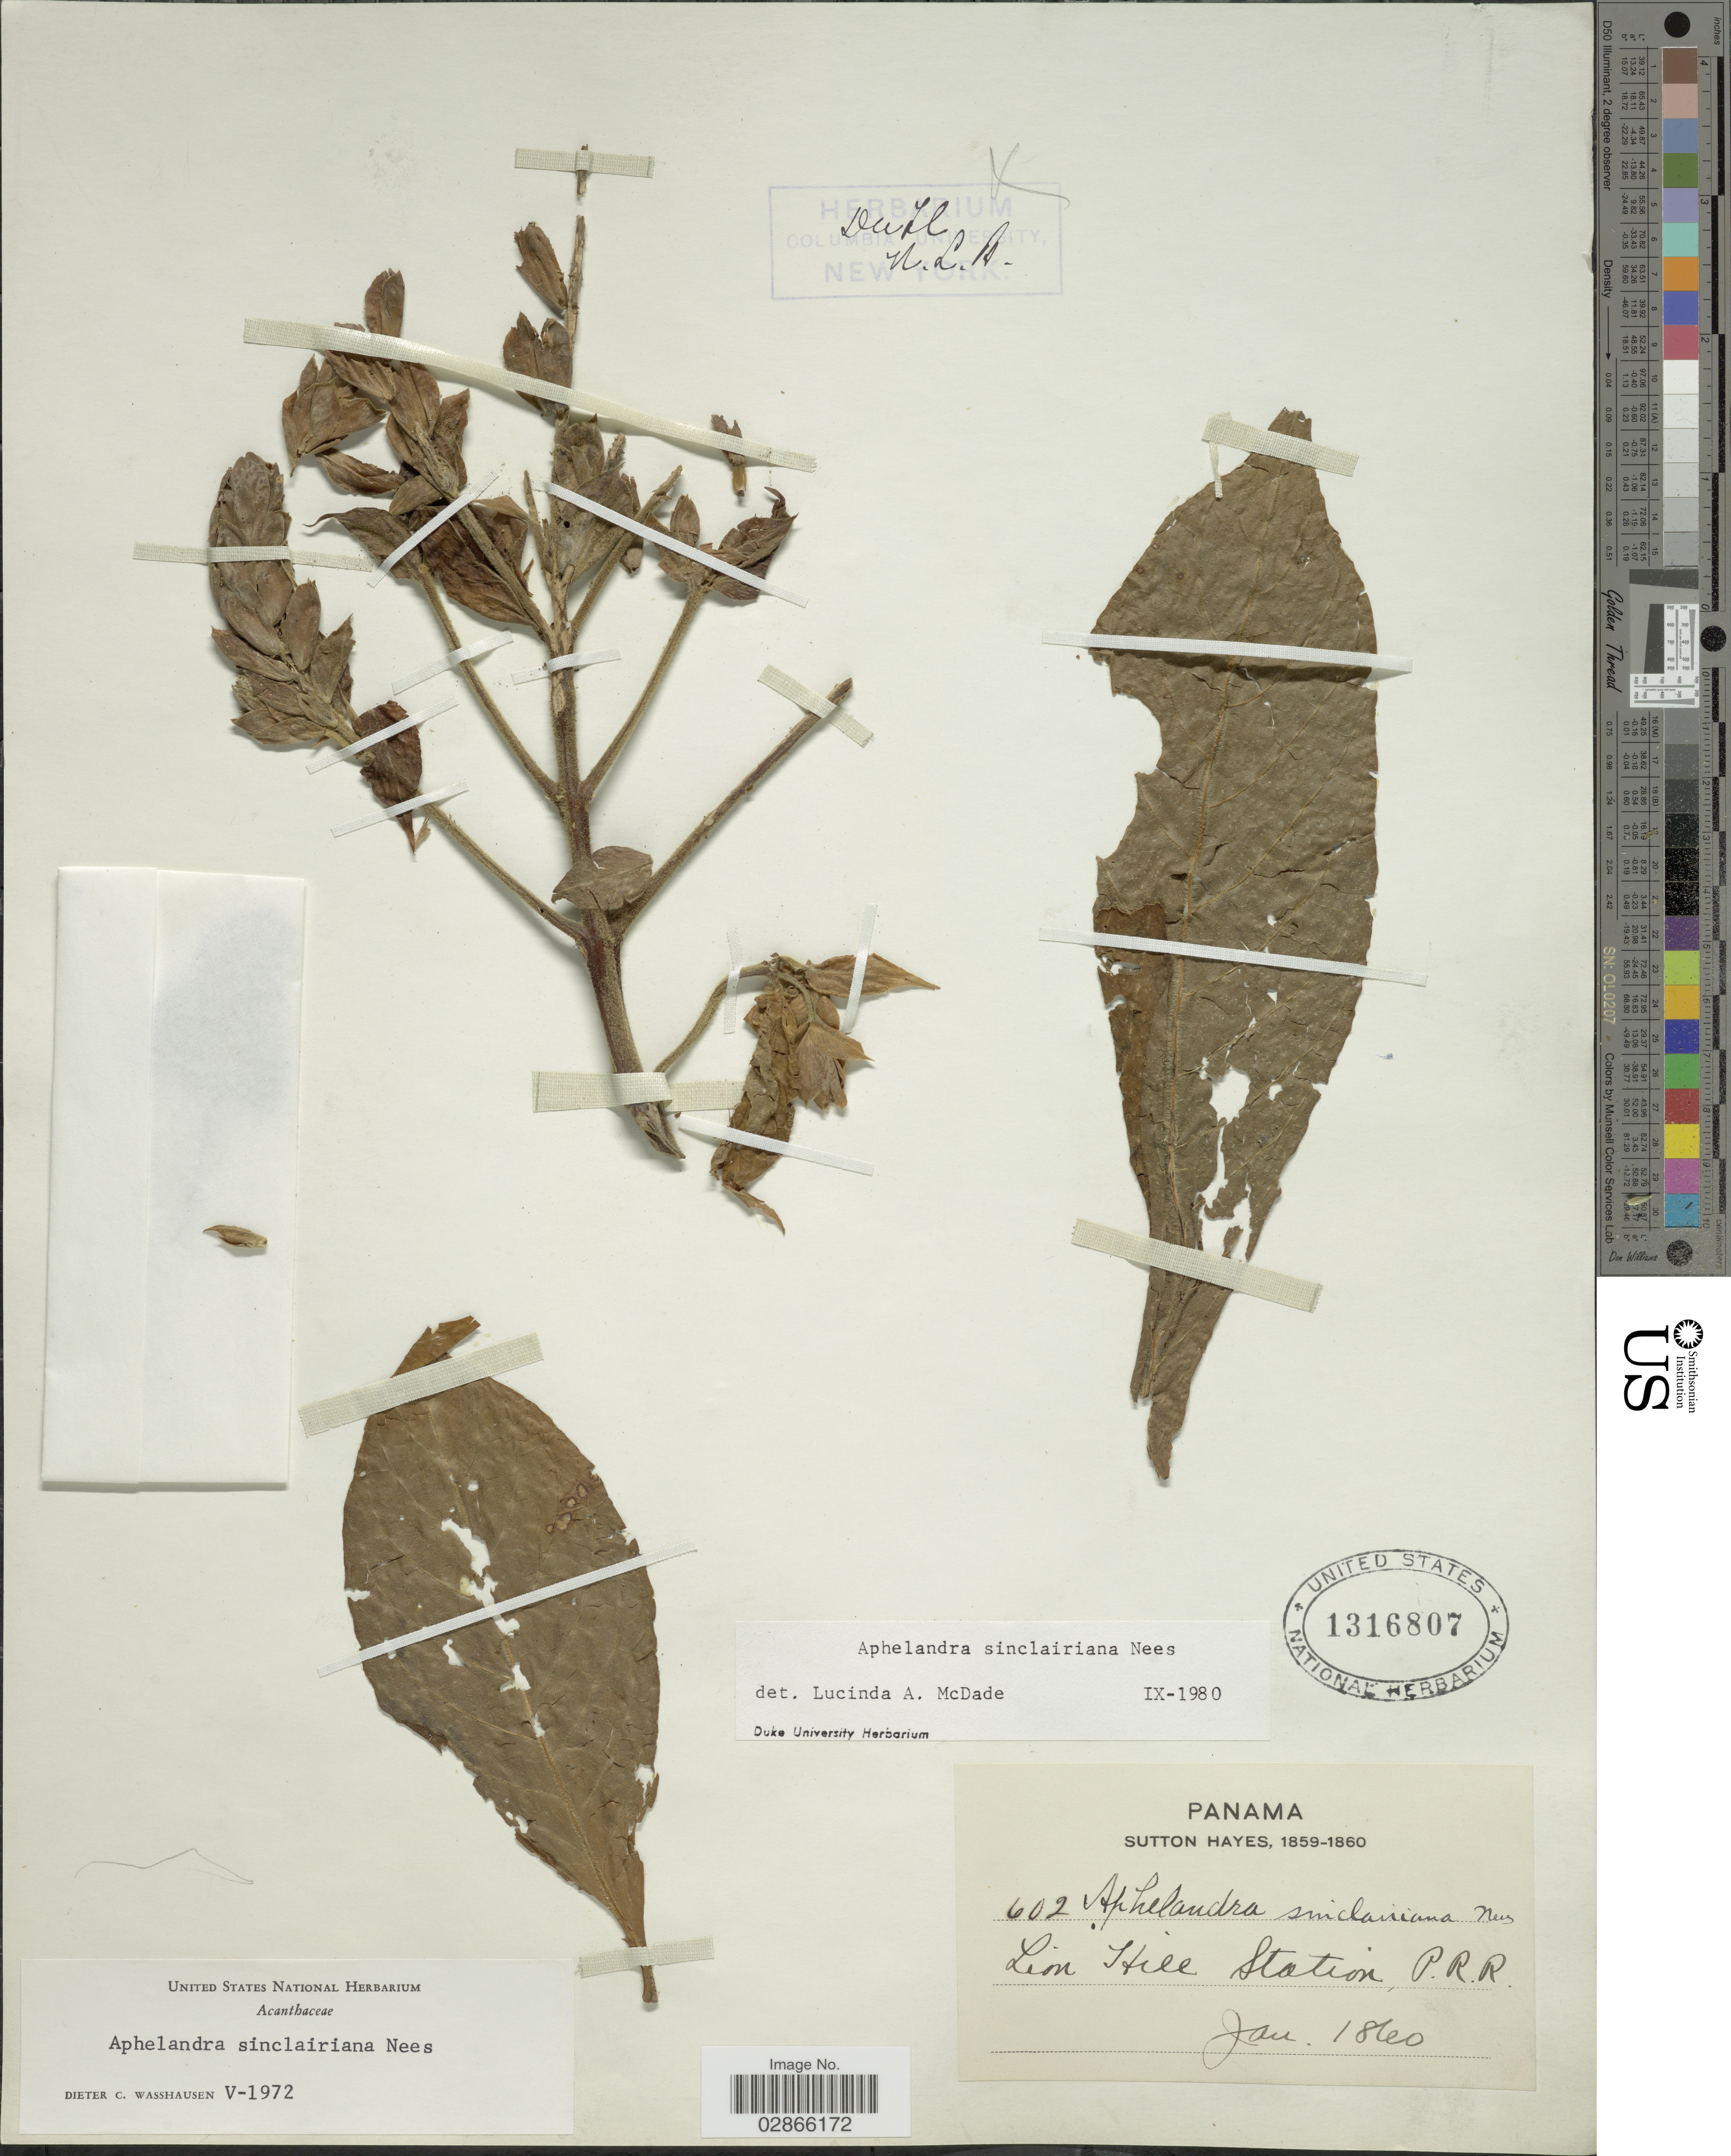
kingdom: Plantae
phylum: Tracheophyta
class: Magnoliopsida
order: Lamiales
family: Acanthaceae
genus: Aphelandra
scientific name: Aphelandra sinclairiana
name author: Nees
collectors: S. Hayes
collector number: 602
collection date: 1860-01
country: Panama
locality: Lion Hill Station, P.R.R.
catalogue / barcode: US 1316807